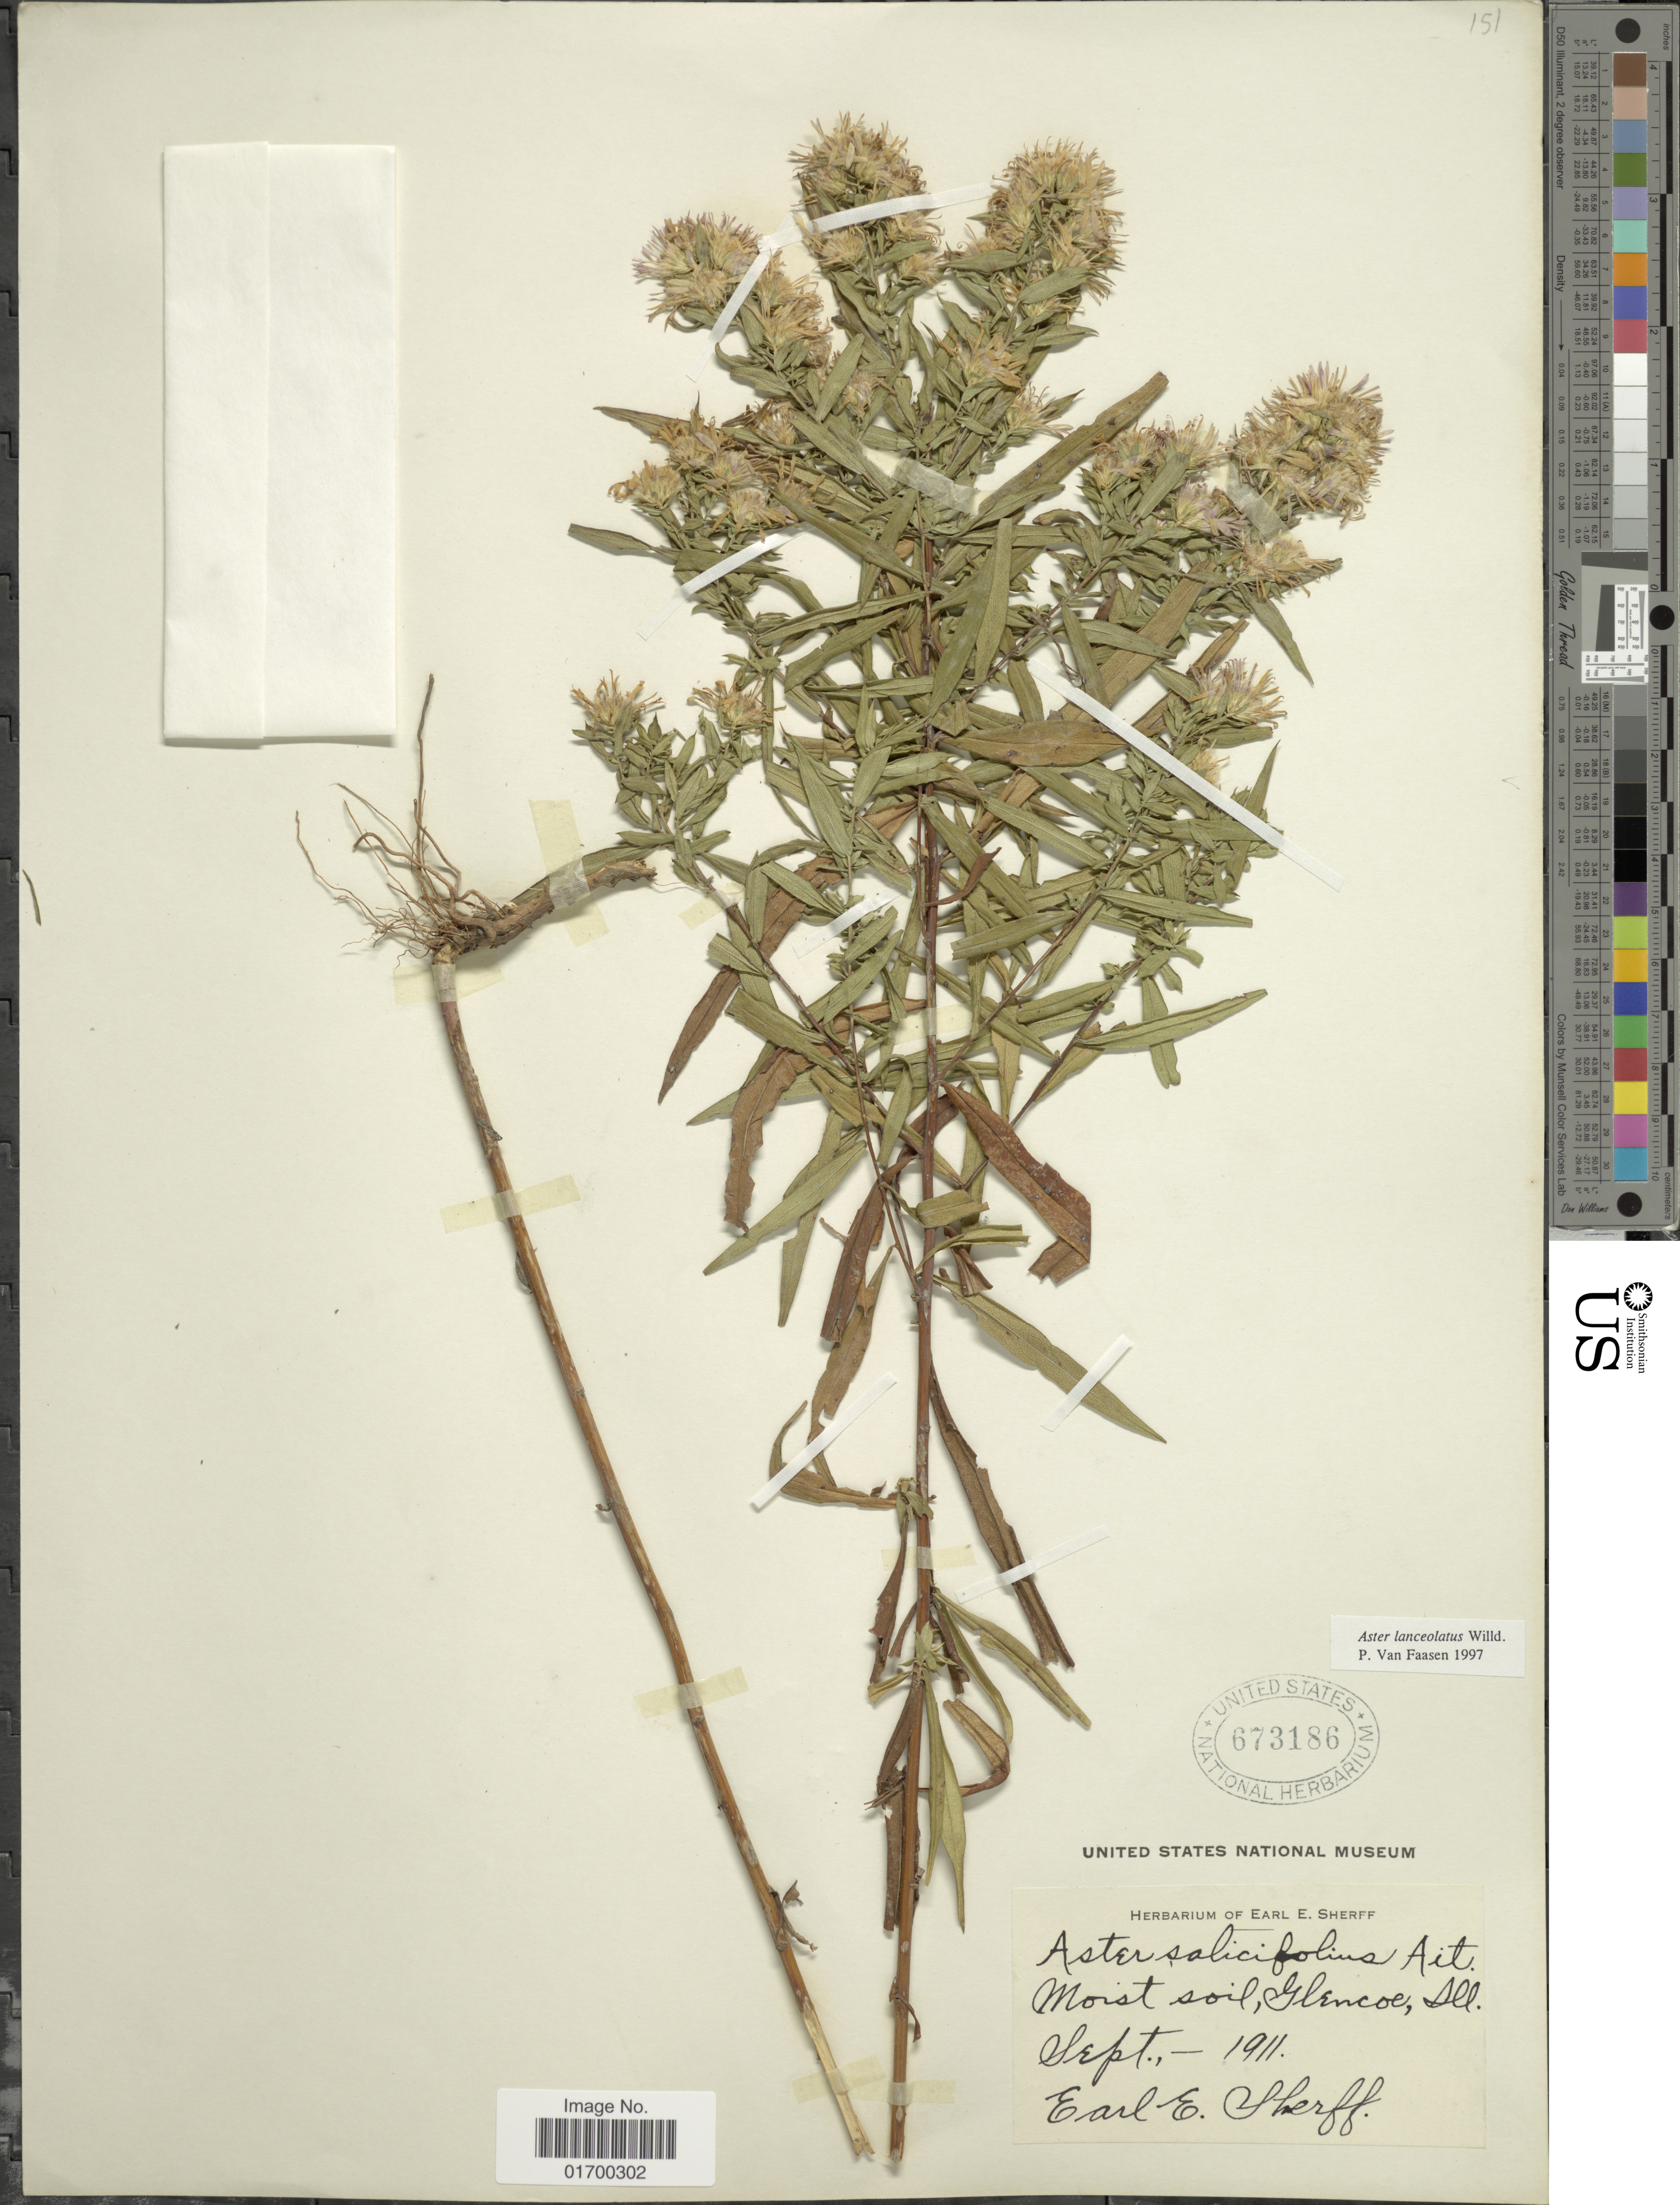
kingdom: Plantae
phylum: Tracheophyta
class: Magnoliopsida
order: Asterales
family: Asteraceae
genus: Symphyotrichum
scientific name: Symphyotrichum lanceolatum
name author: (Willd.) G.L. Nesom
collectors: E. E. Sherff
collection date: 1911-09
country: United States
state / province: Illinois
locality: Moist soil, Glencoe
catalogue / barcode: US 673186